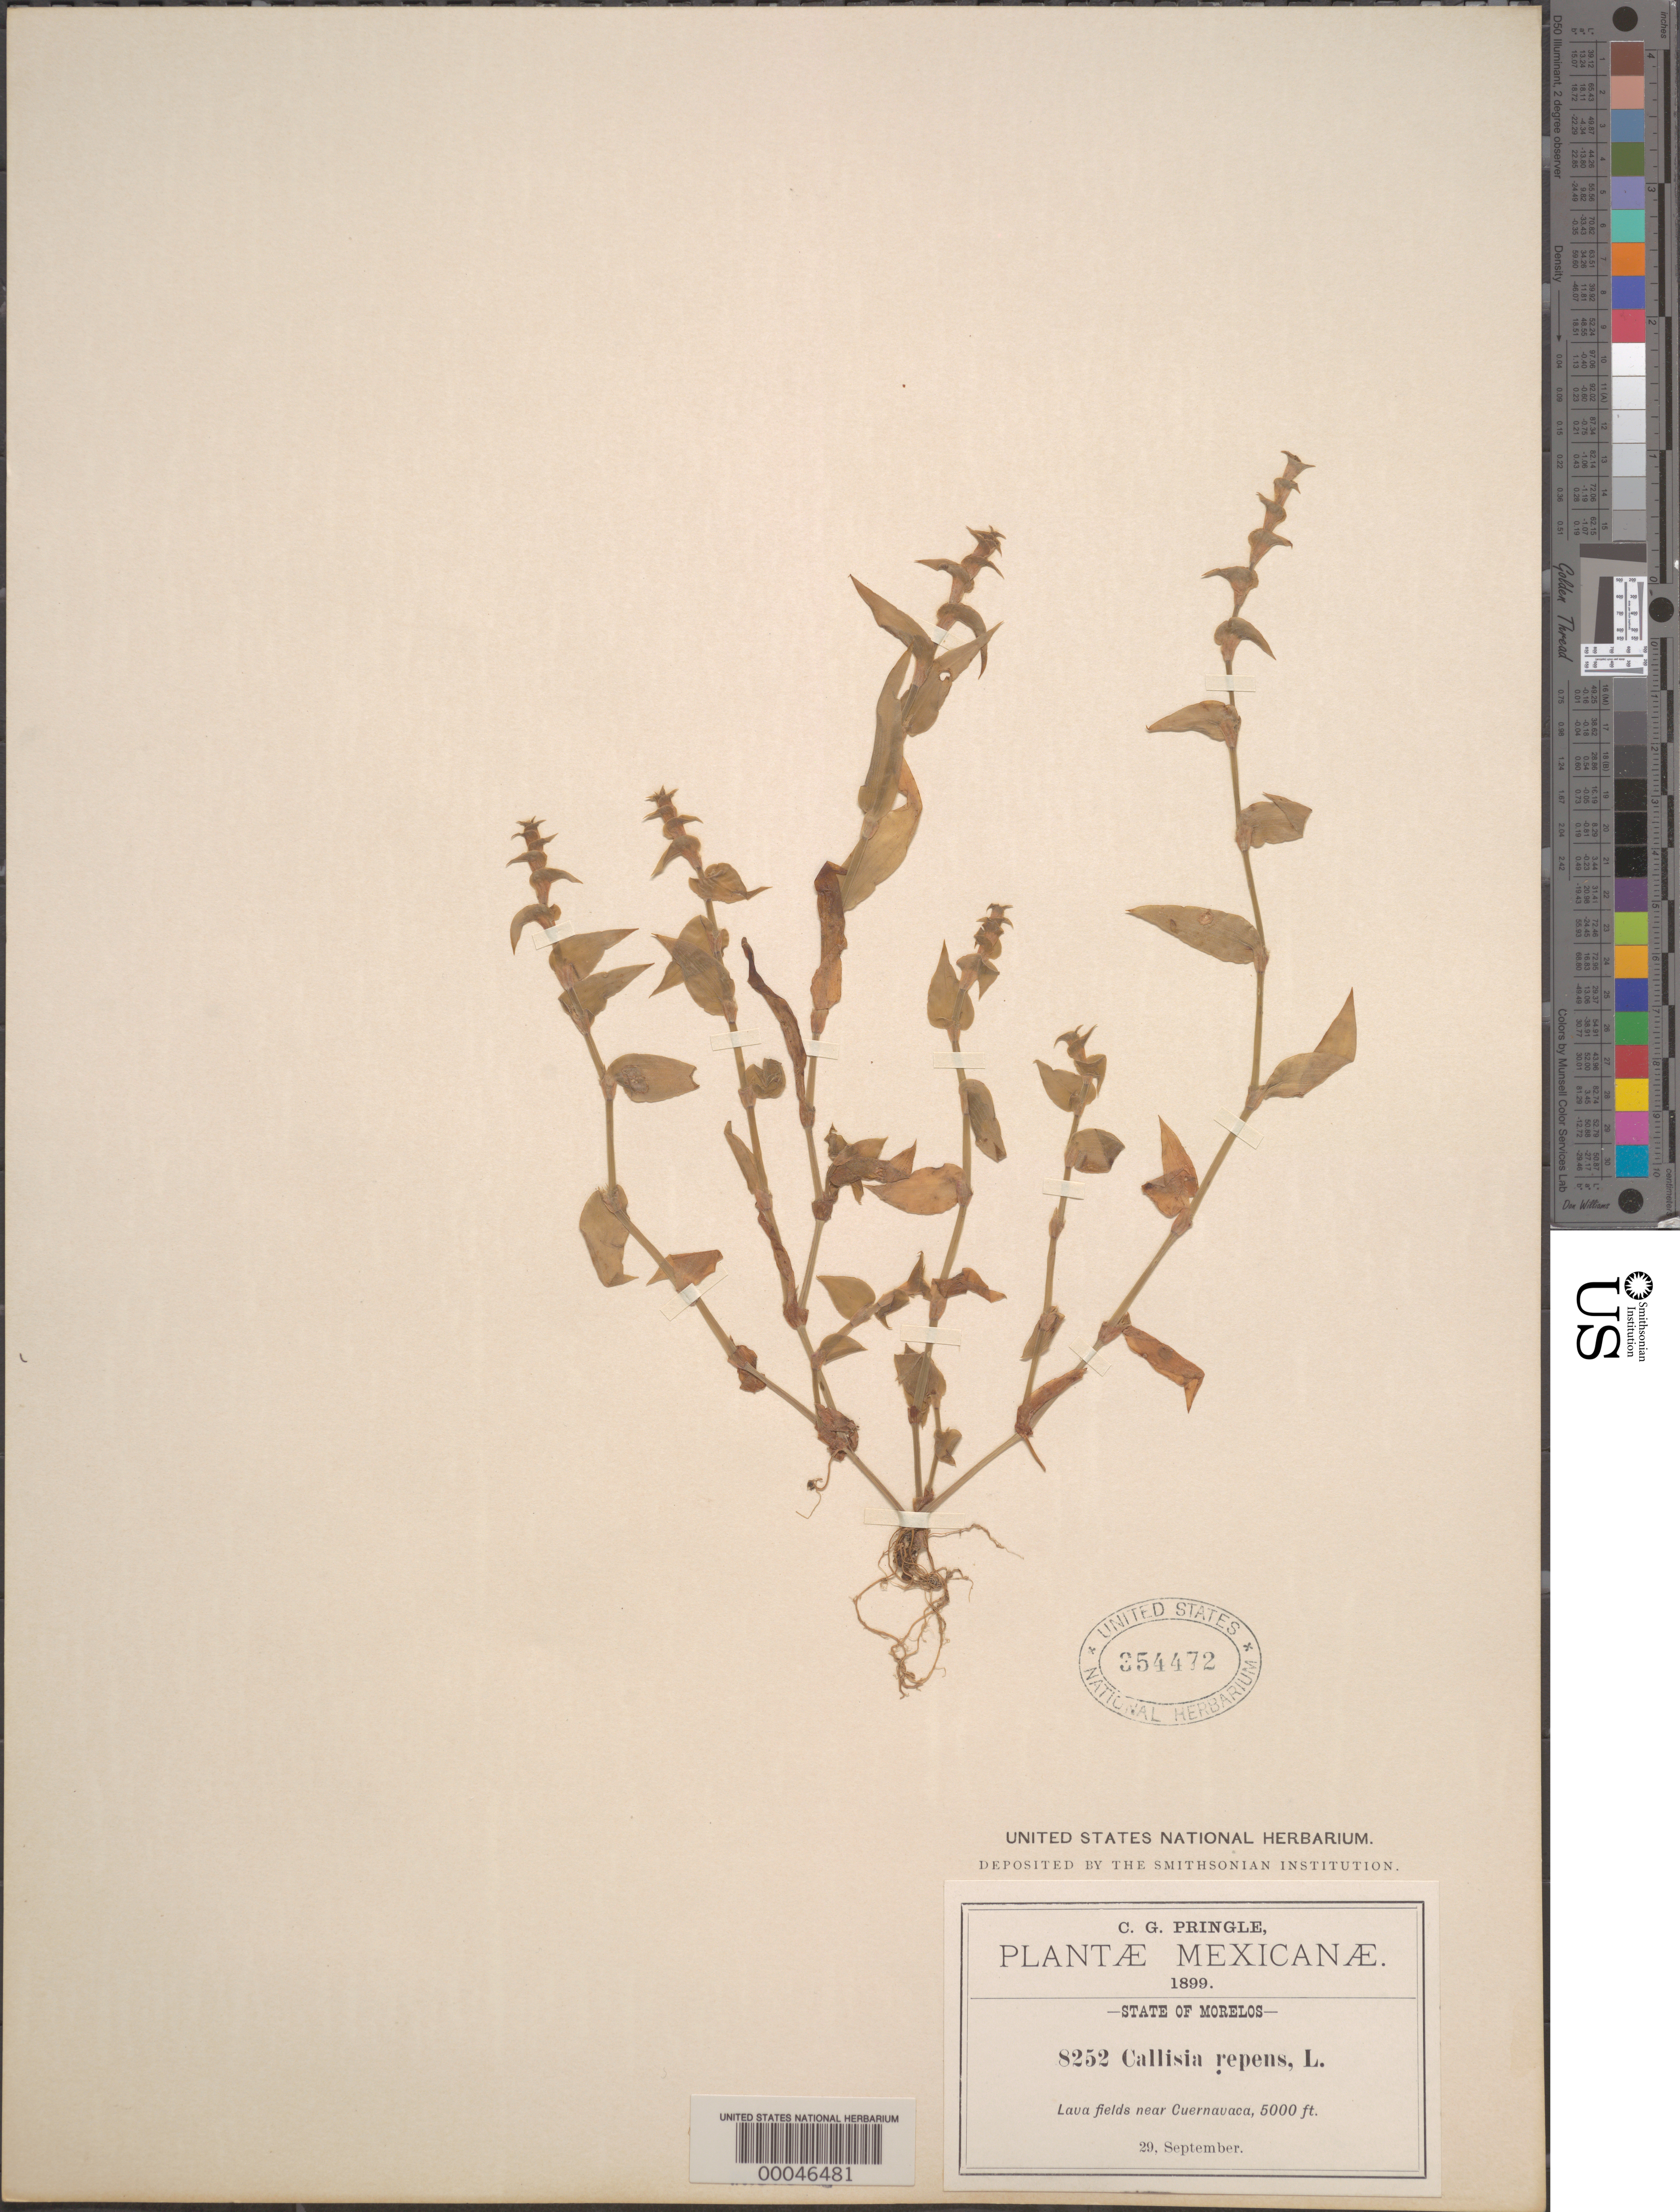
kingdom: Plantae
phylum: Tracheophyta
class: Liliopsida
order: Commelinales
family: Commelinaceae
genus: Callisia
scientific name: Callisia repens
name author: (Jacq.) L.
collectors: C. G. Pringle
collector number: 8252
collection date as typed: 29 Sep 1899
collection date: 1899-09-29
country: Mexico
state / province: Morelos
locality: Near Cuernavaca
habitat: Lava fields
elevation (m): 1525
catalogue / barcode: US 354472